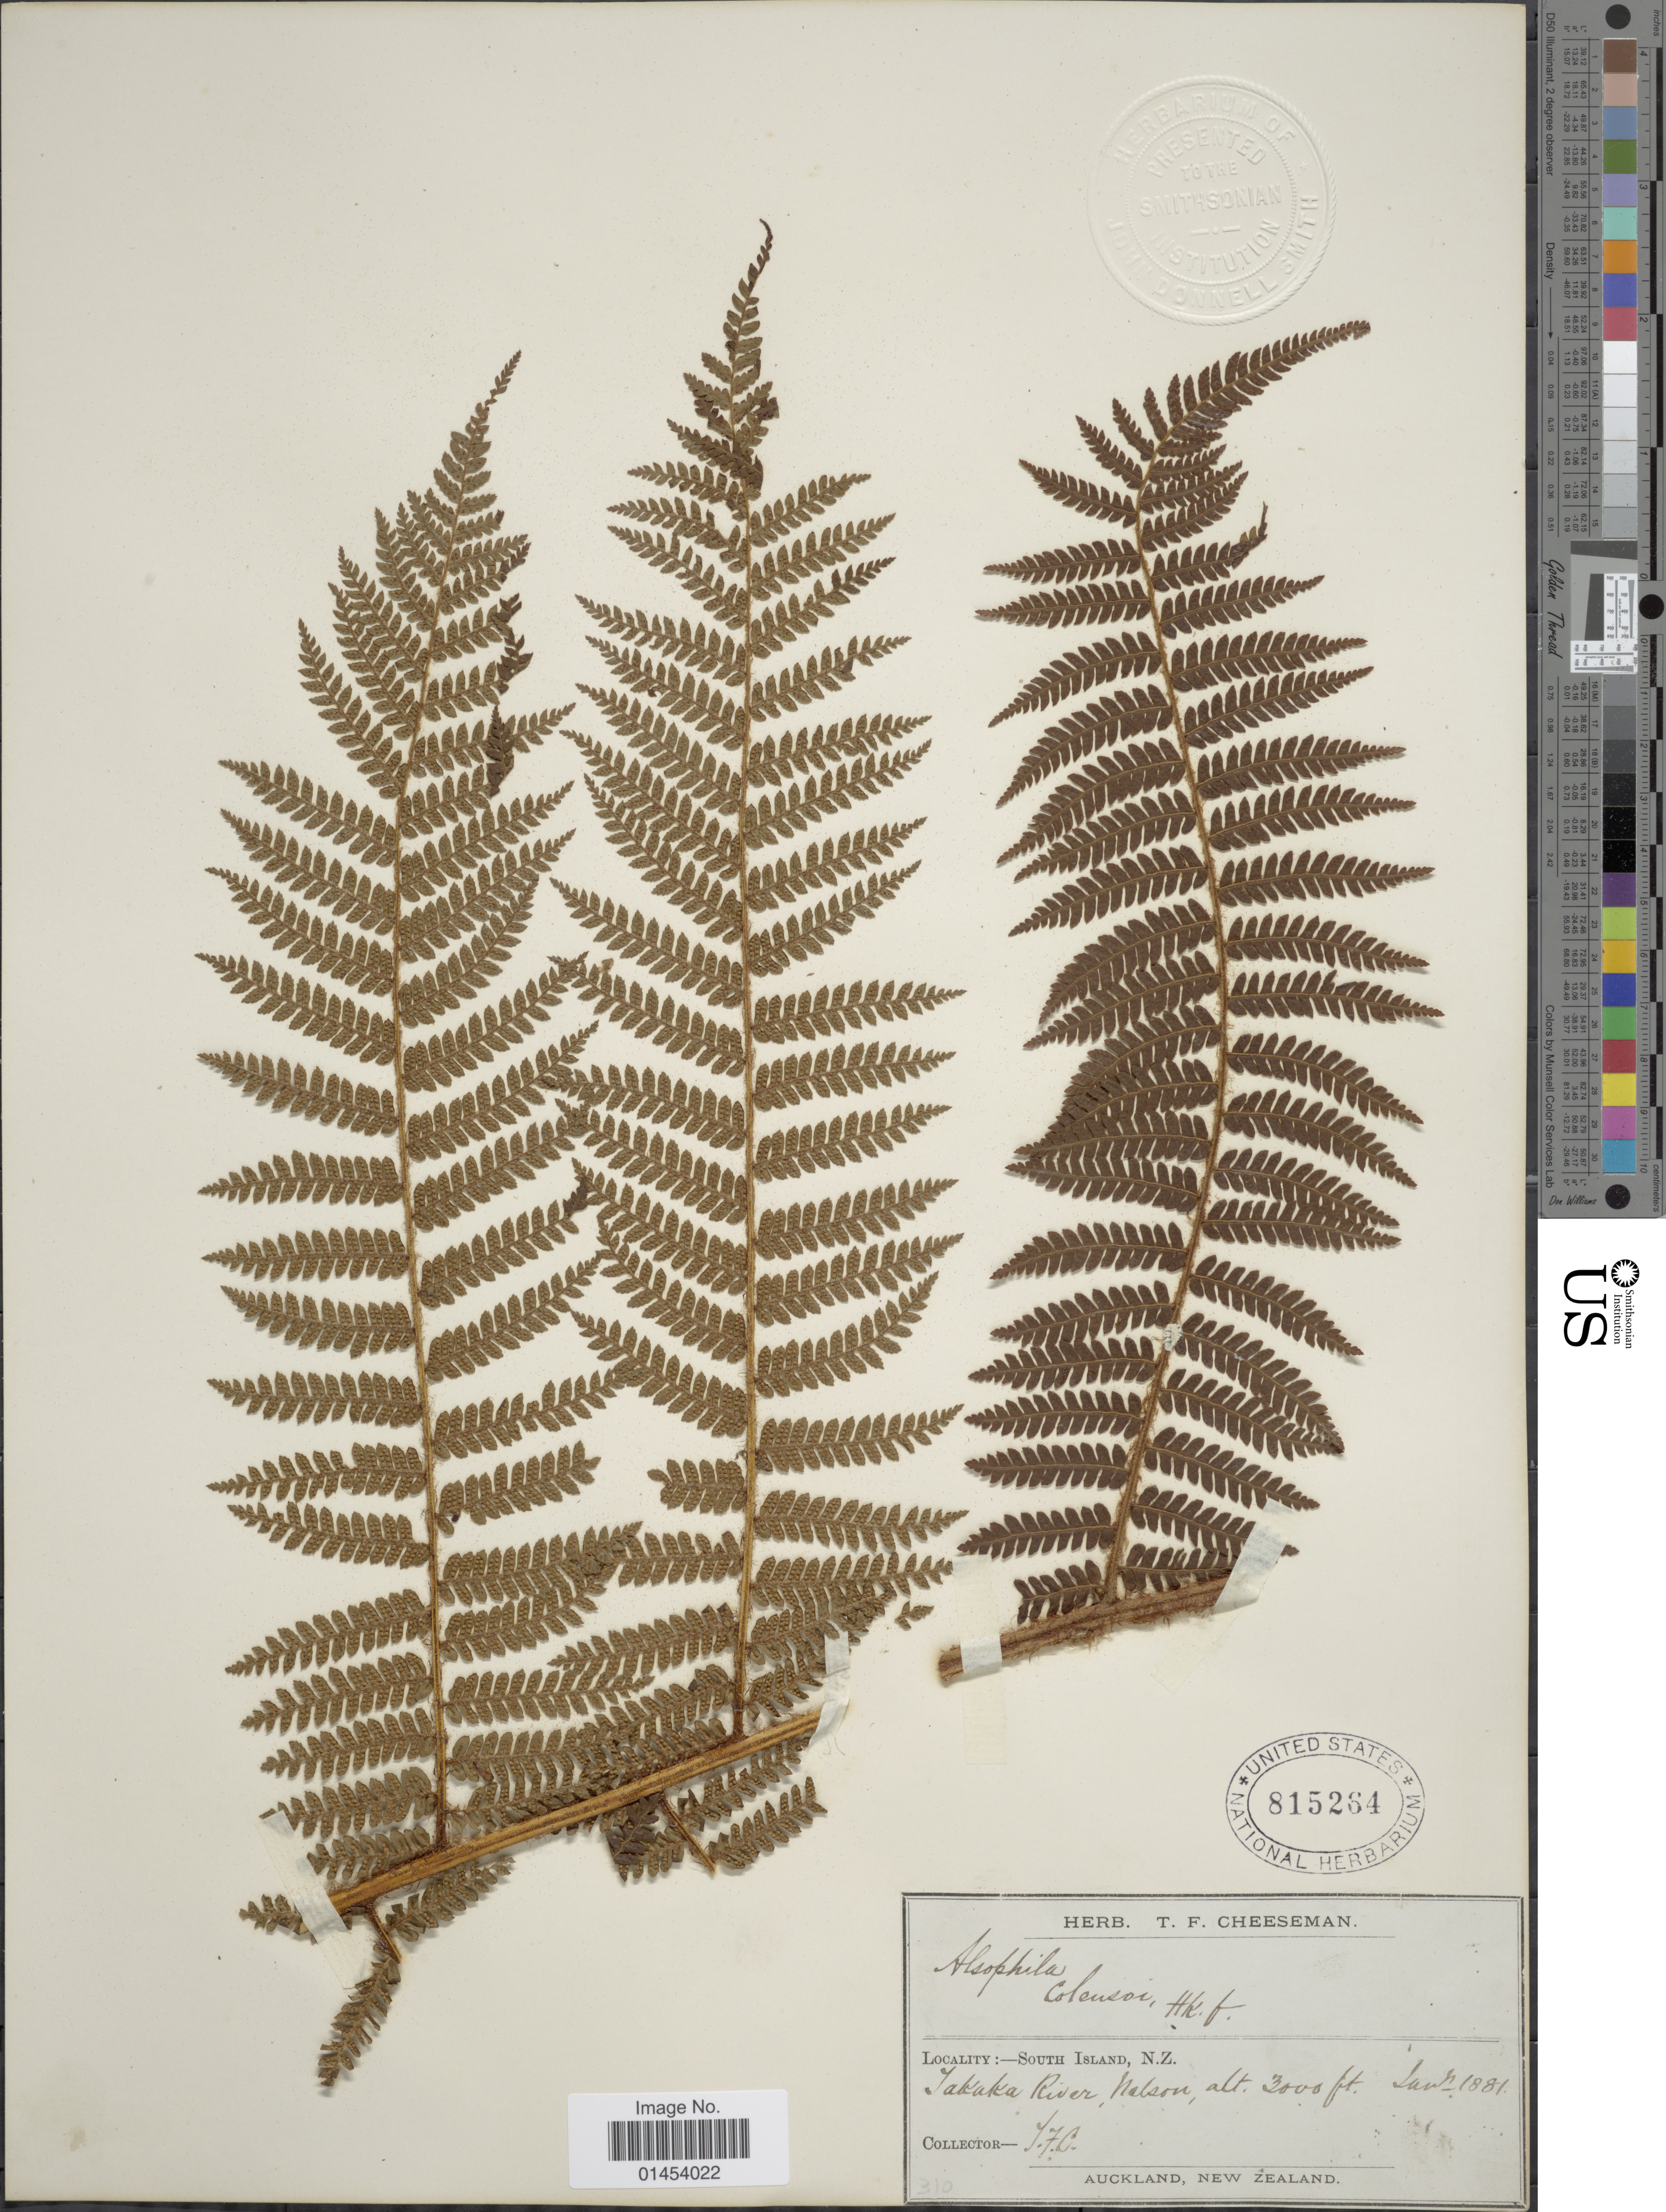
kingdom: Plantae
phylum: Tracheophyta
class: Polypodiopsida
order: Cyatheales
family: Cyatheaceae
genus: Cyathea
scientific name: Cyathea colensoi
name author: (Hook. f.) Domin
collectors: T. F. Cheeseman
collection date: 1881-01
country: New Zealand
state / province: Nelson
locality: South Island, Jakaka River, Nelson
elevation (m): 914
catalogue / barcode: US 815264